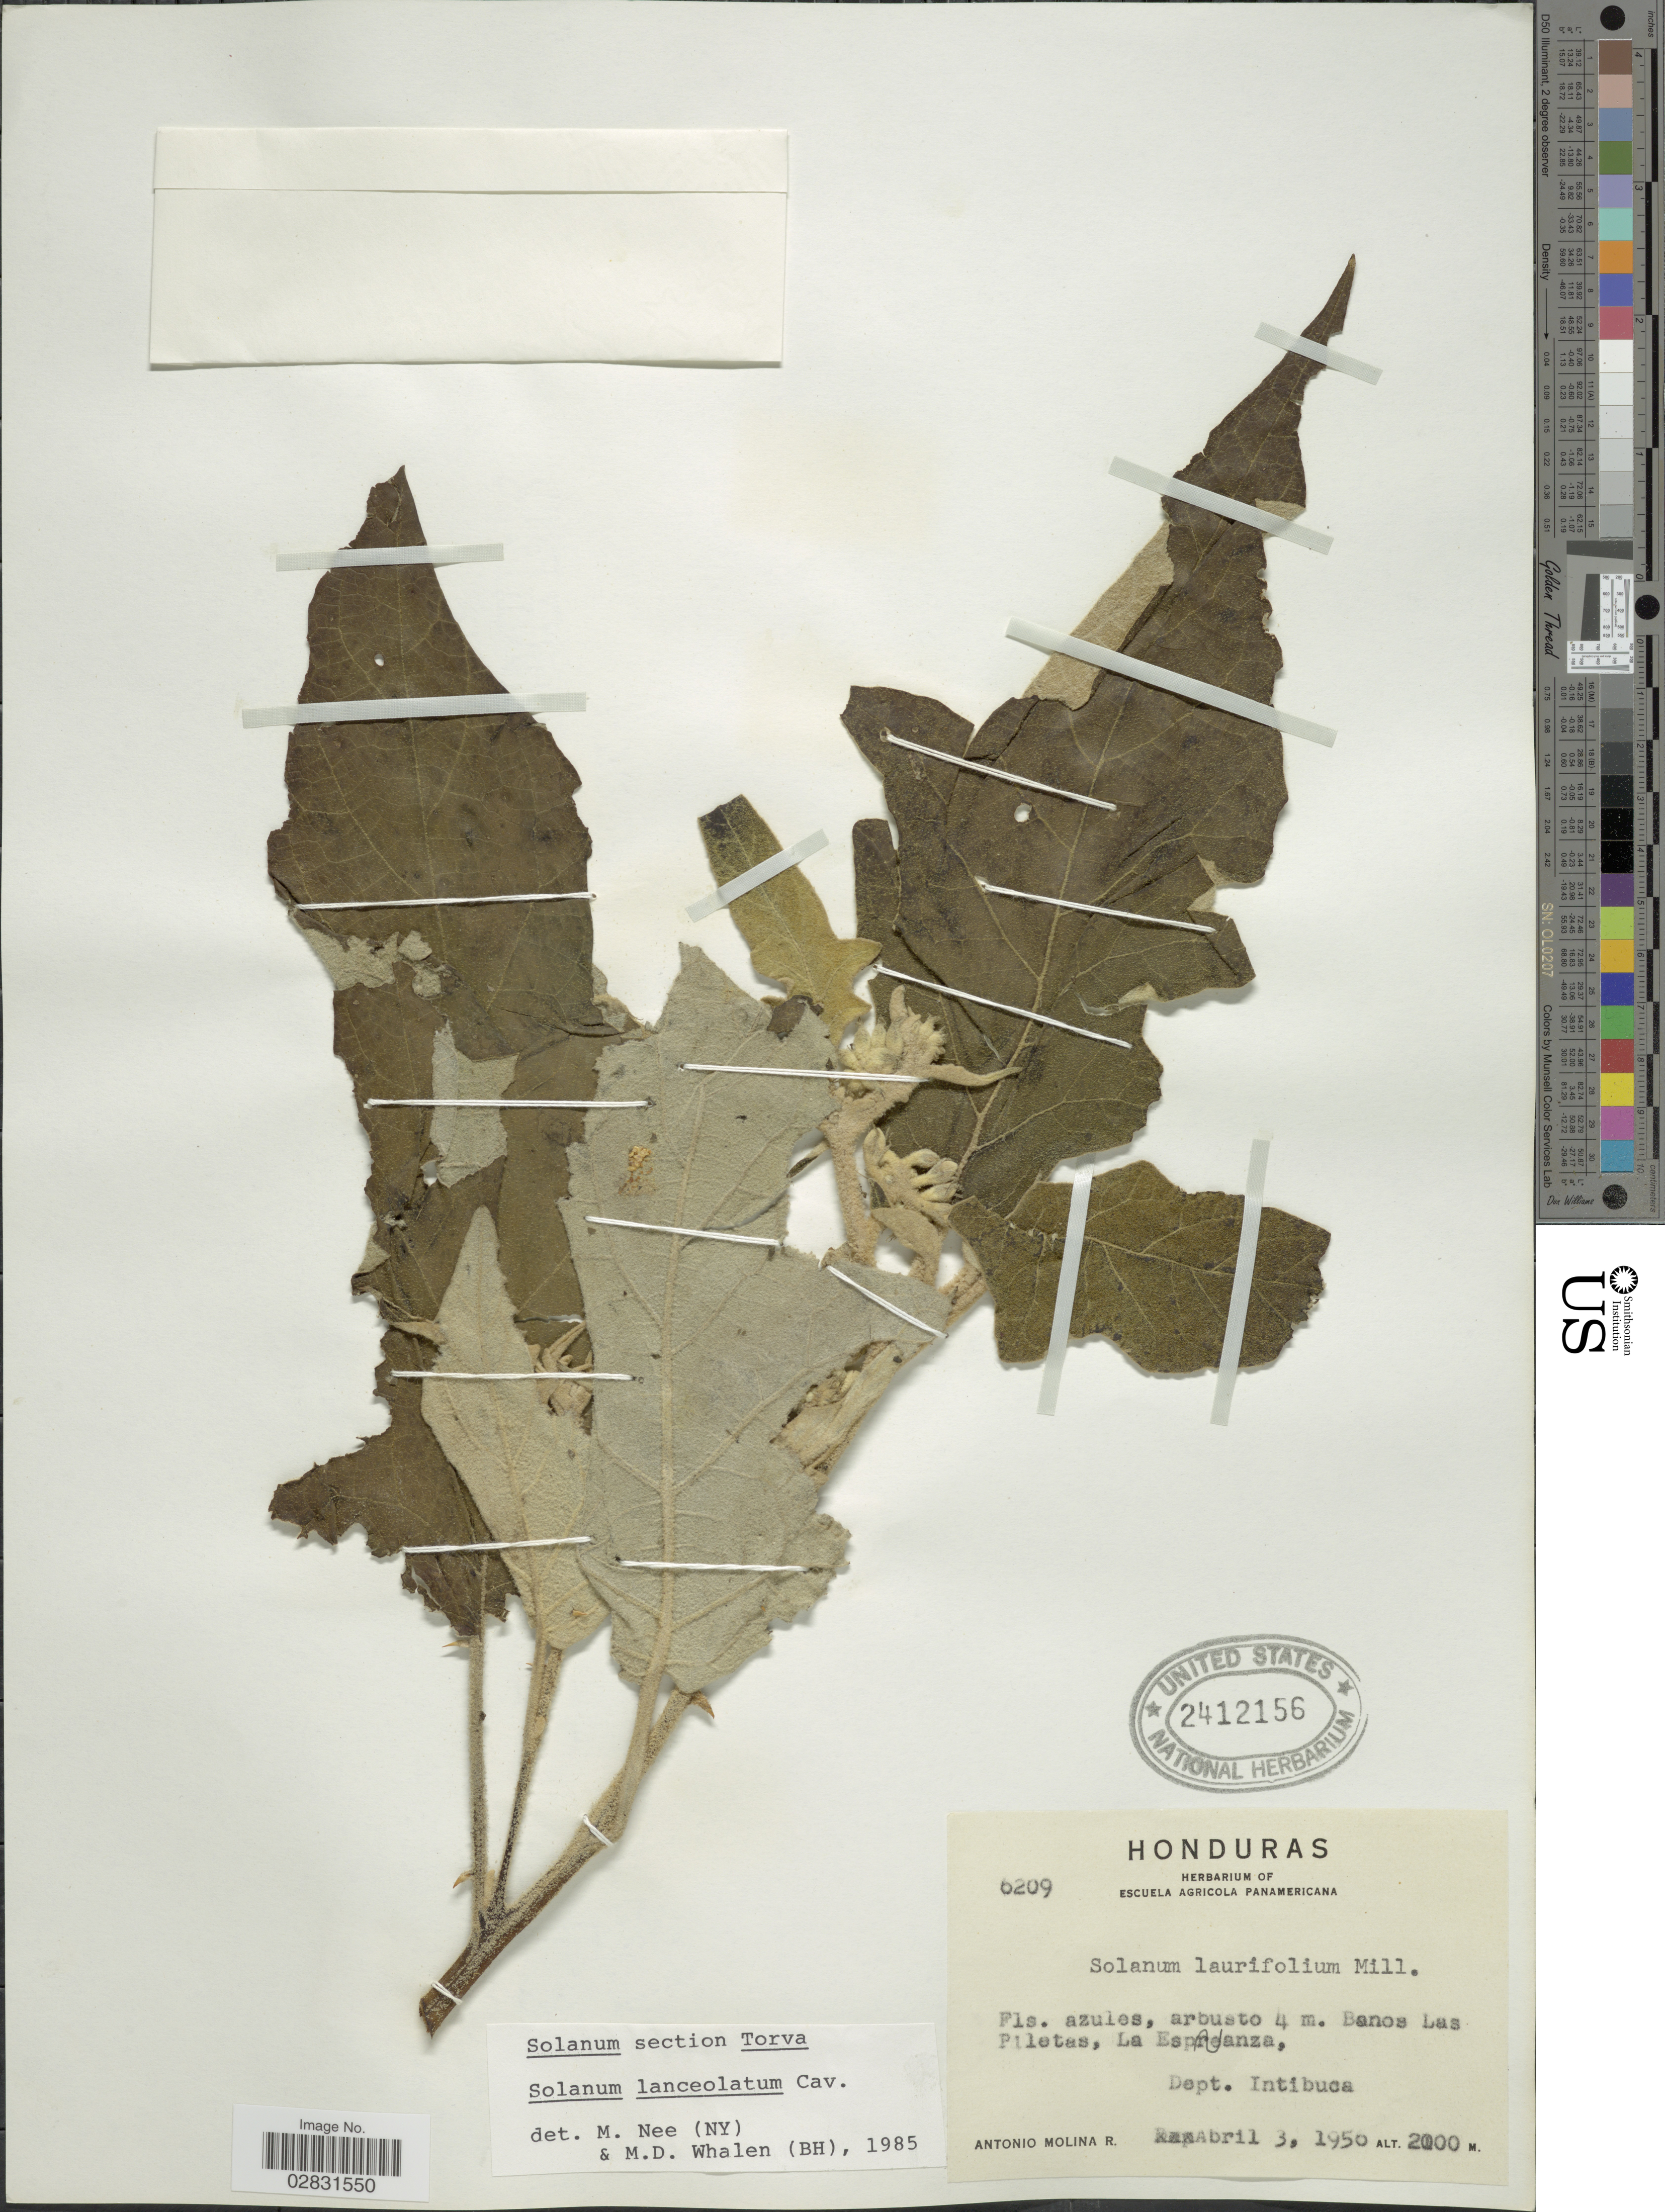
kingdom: Plantae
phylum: Tracheophyta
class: Magnoliopsida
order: Solanales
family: Solanaceae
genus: Solanum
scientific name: Solanum lanceolatum Berthault, nom. illeg.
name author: Berthault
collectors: A. Molina R.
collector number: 6209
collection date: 1950-04-03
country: Honduras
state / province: Intibuca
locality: Banos Las Piletas, La Esperanza, Dept. Intibuca.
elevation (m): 2000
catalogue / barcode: US 2412156